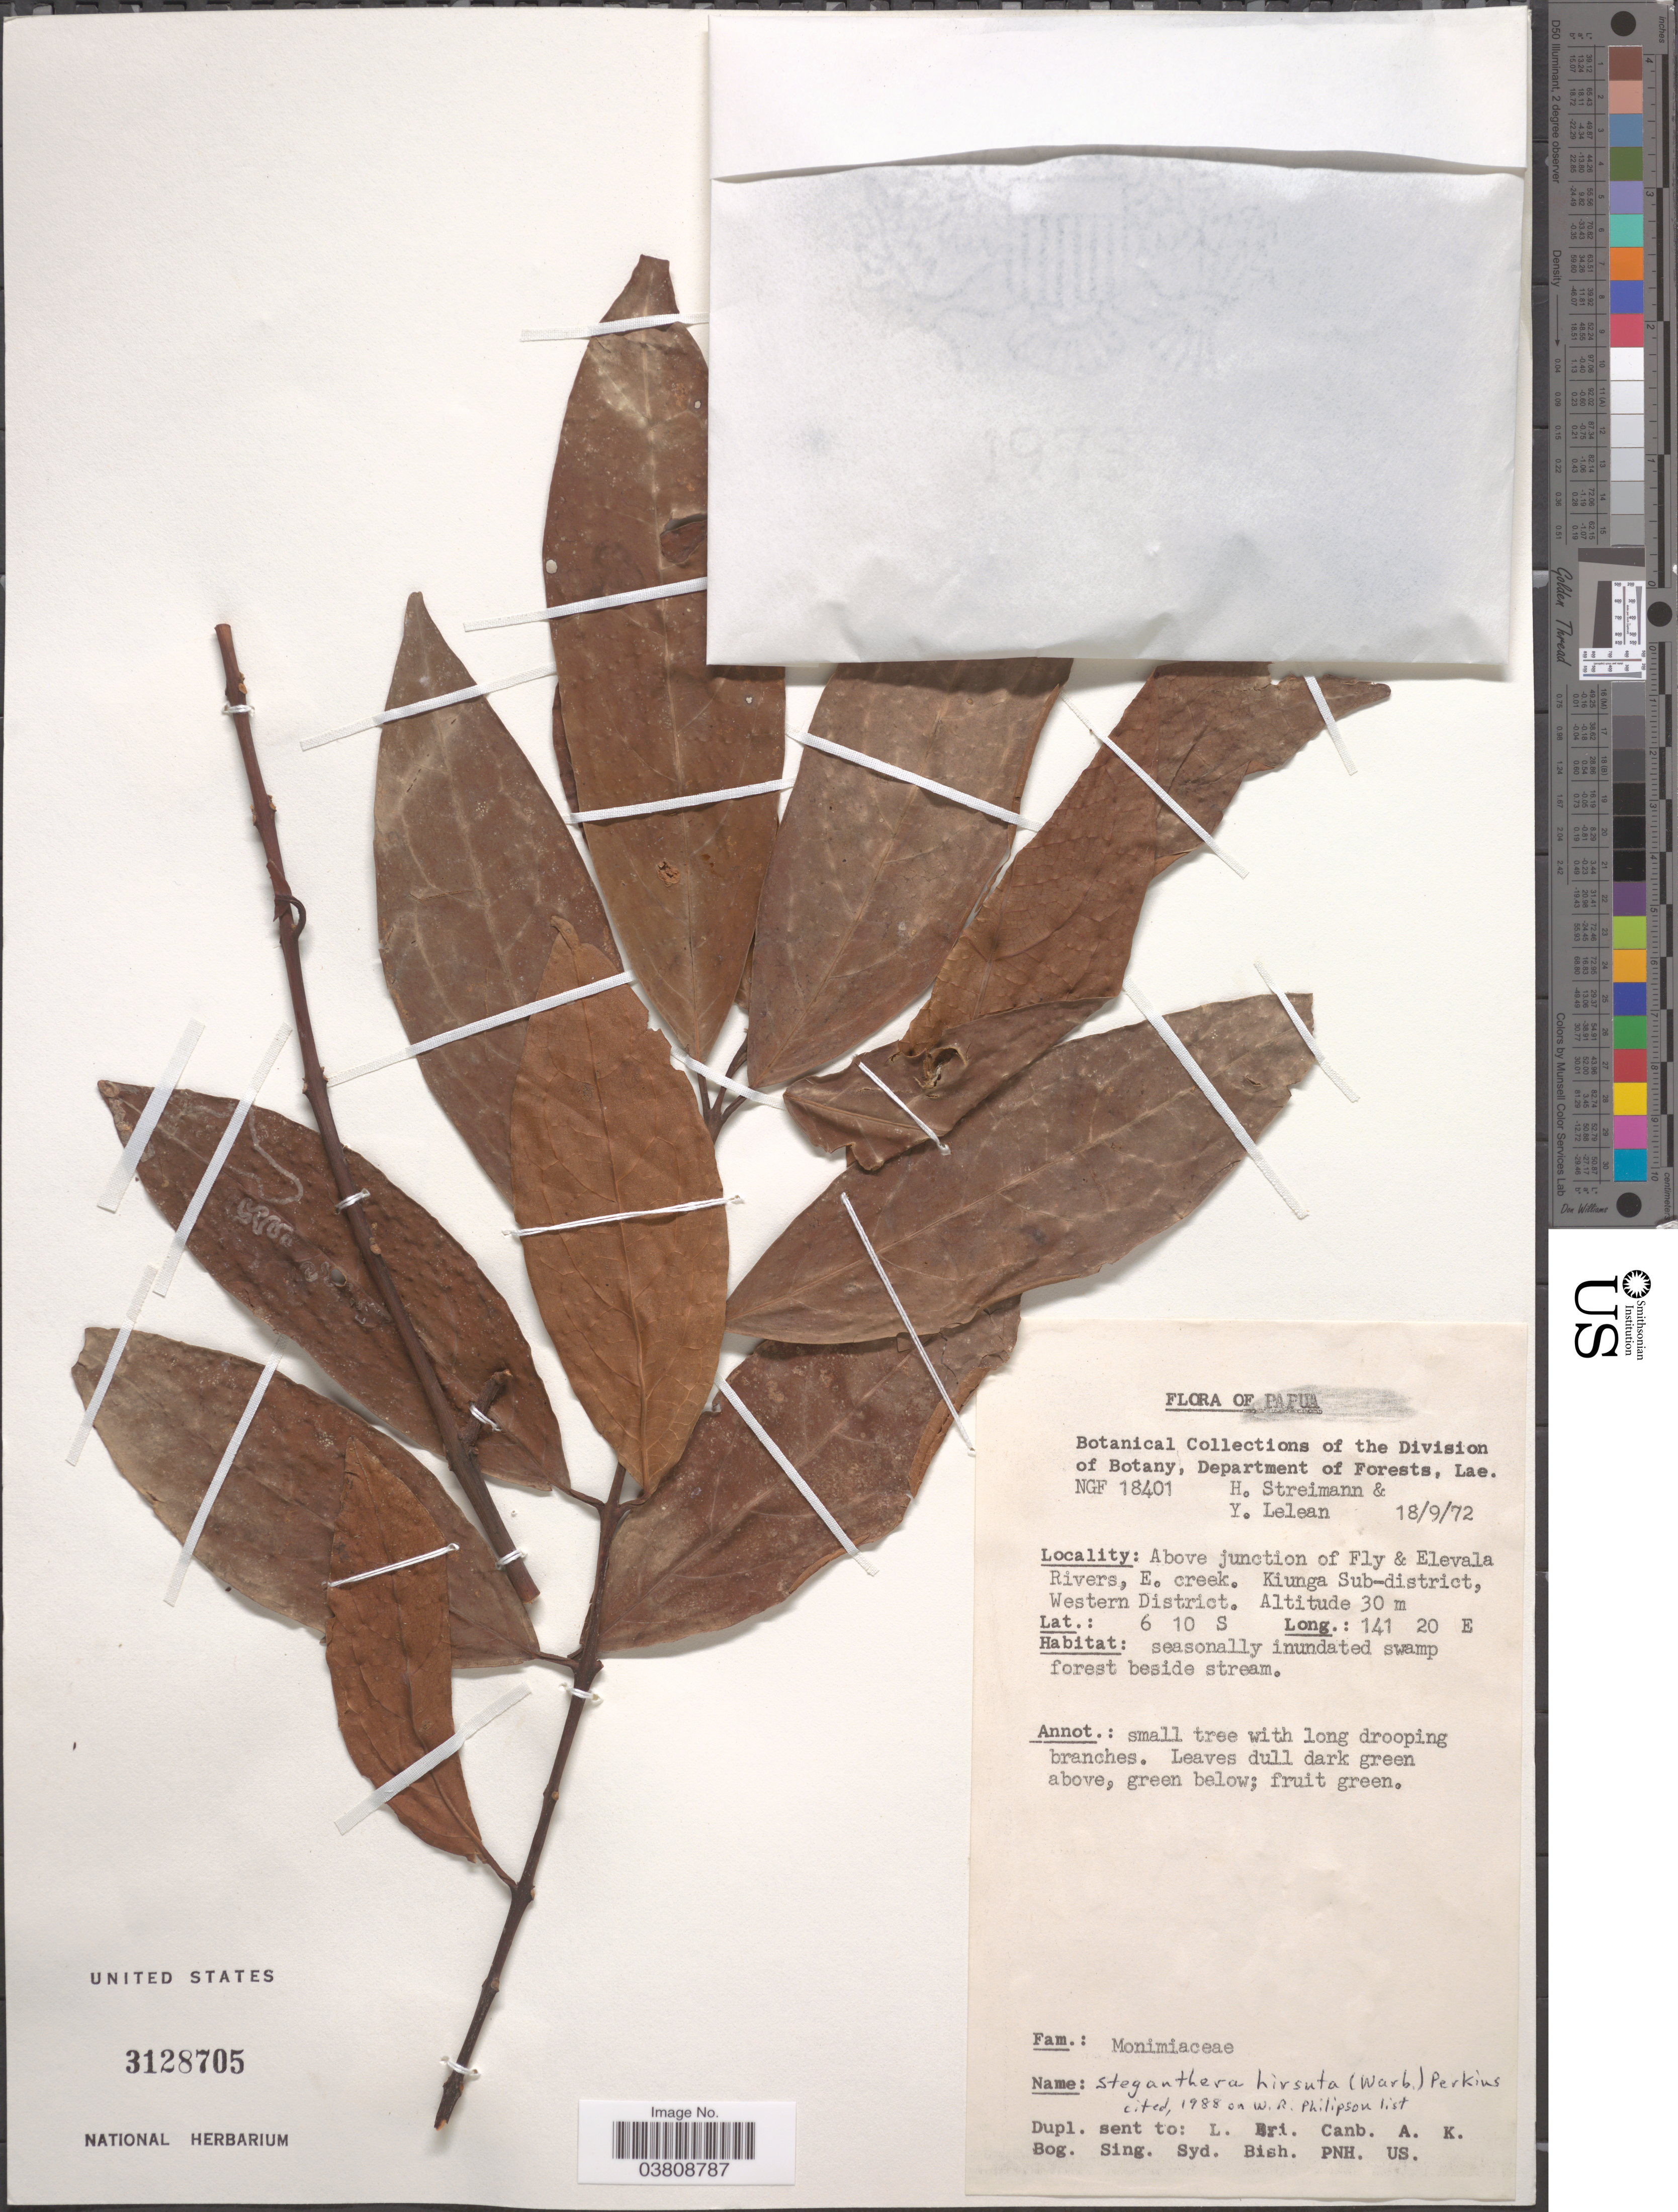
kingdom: Plantae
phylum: Tracheophyta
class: Magnoliopsida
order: Laurales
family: Monimiaceae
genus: Steganthera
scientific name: Steganthera hirsuta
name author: (Warb.) Perkins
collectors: H. Streimann & Y. Lelean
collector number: NGF 18401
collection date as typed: Transcribed d/m/y: 18/9/72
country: Papua New Guinea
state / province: Manus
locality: Papua. Above junction of Fly & Elevala Rivers, E. creek. Kiunga Sub-district, Western District.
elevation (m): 30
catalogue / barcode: US 3128705